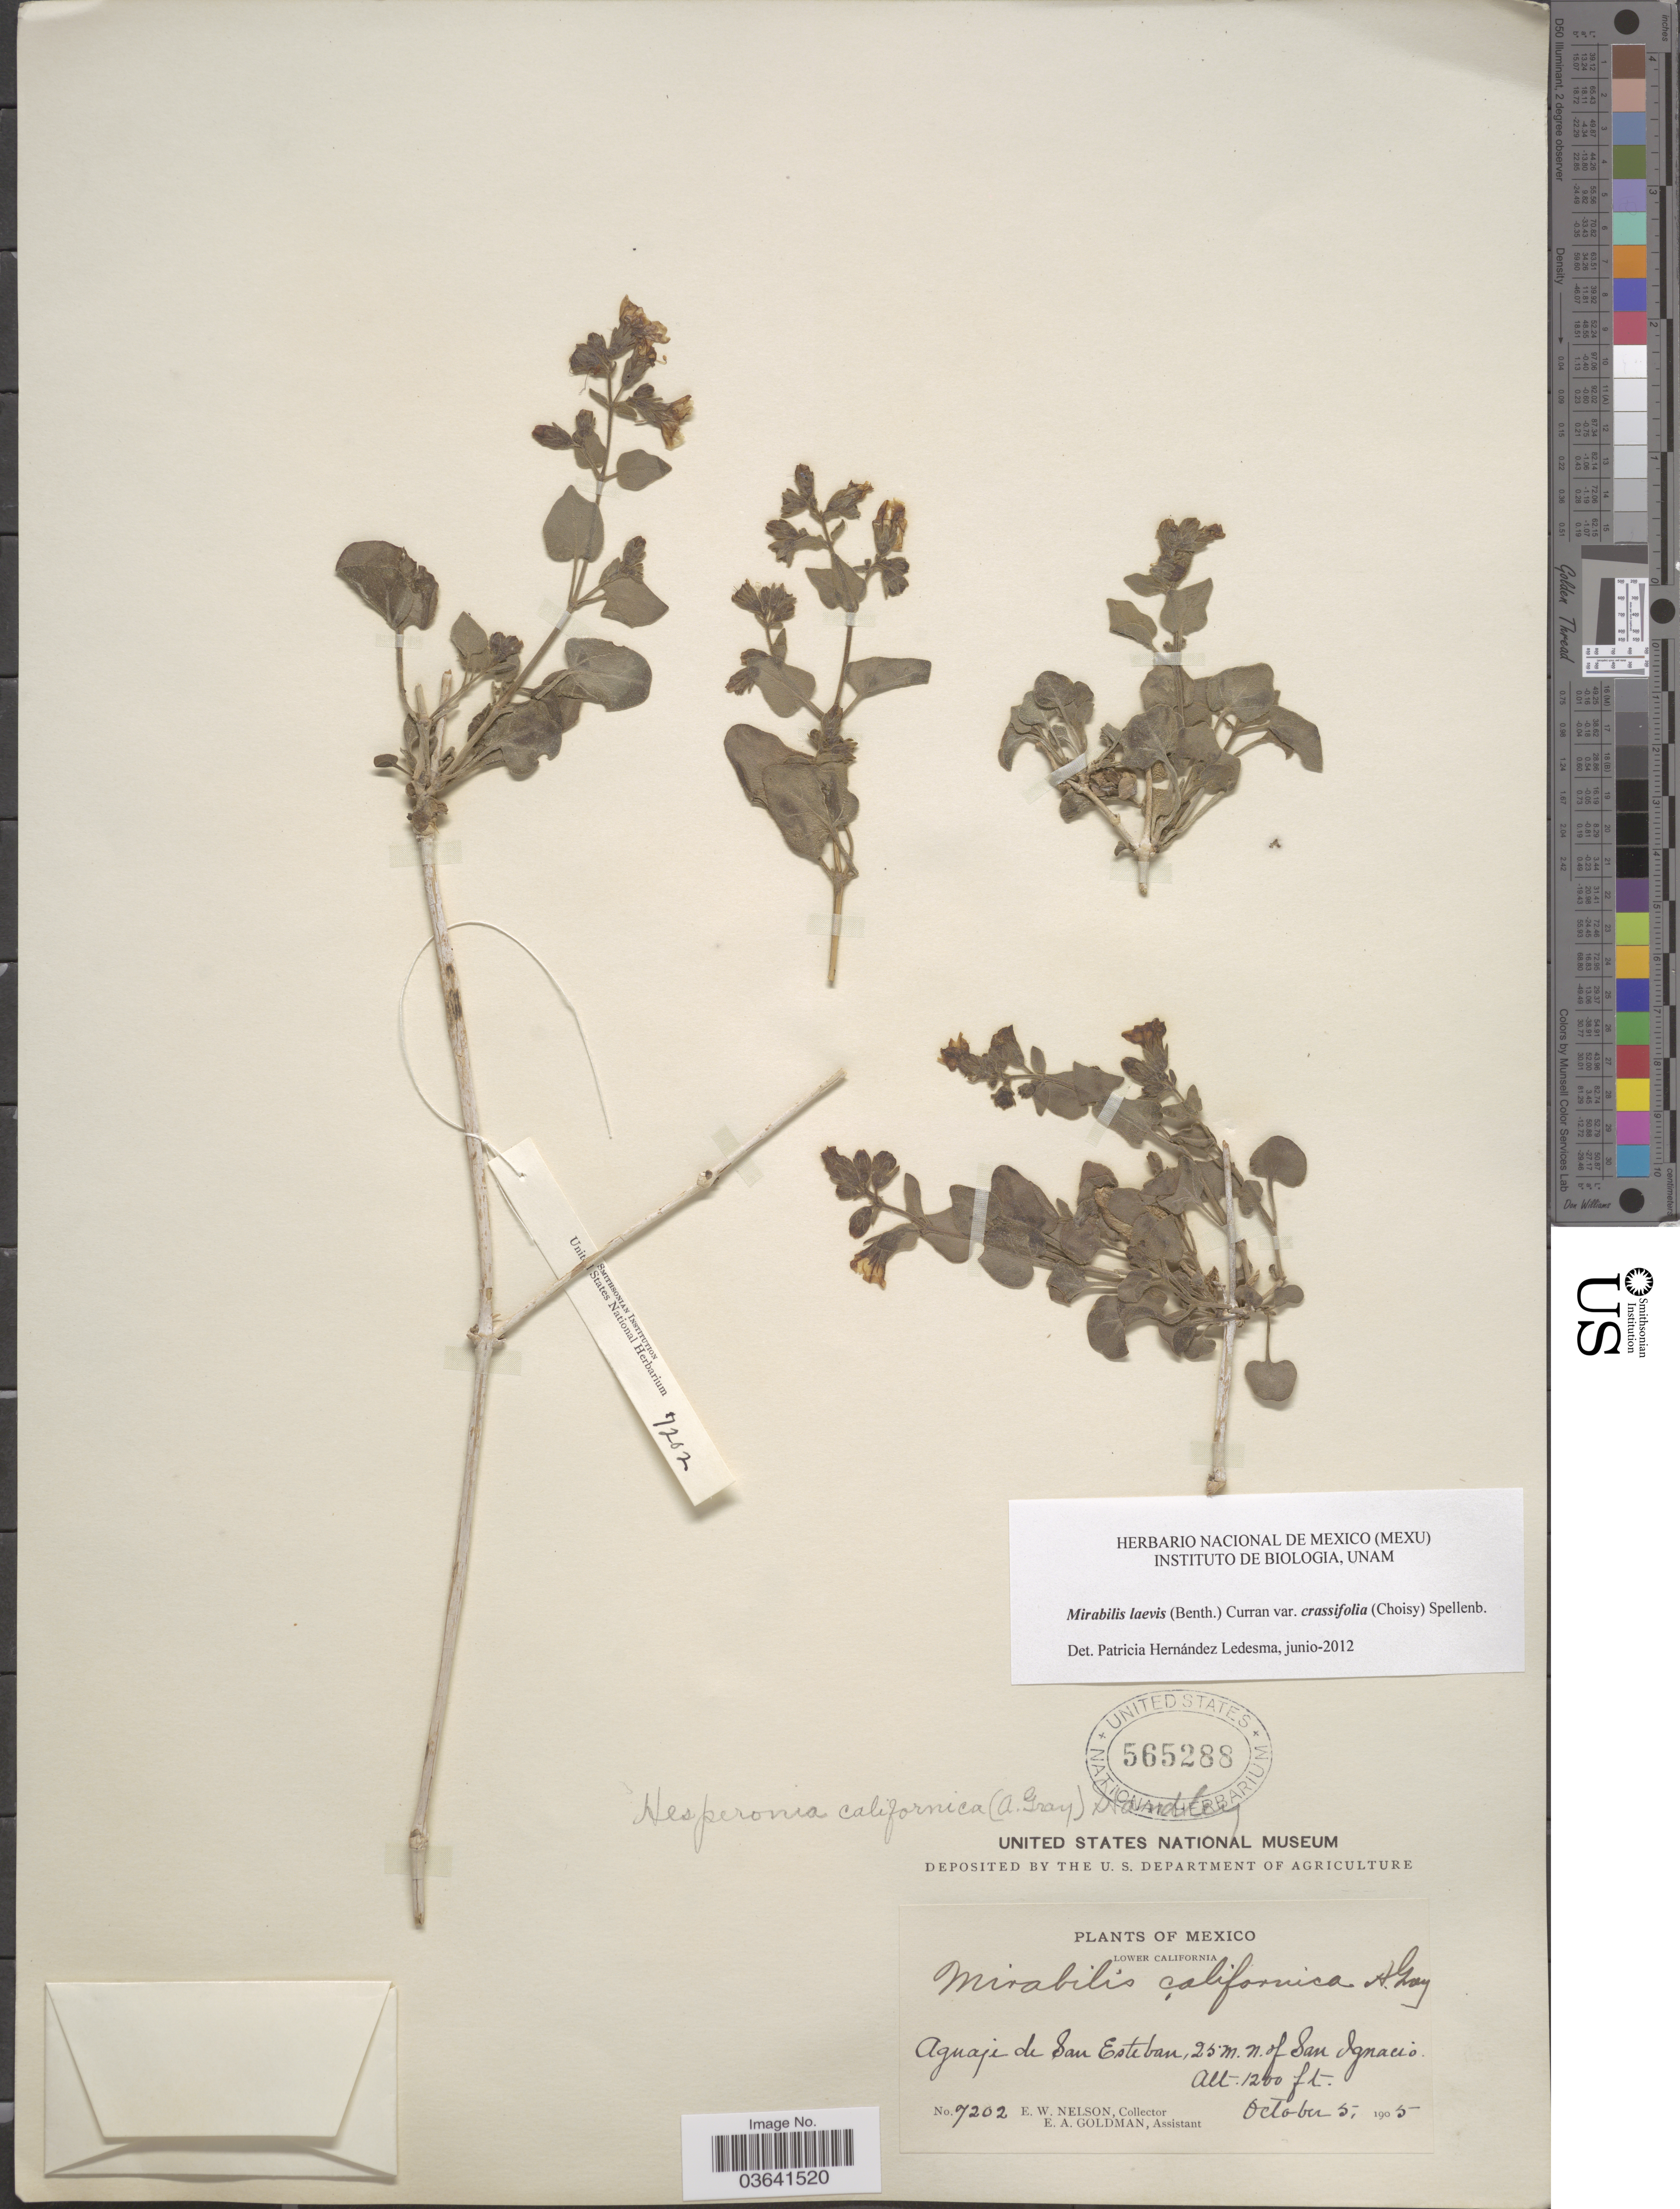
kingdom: Plantae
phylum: Tracheophyta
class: Magnoliopsida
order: Caryophyllales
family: Nyctaginaceae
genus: Mirabilis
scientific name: Mirabilis laevis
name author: (Benth.) Curran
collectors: E. W. Nelson & E. A. Goldman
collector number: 7202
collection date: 1905-10-05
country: Mexico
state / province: Baja California Sur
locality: Lower California. Aguaje de San Esteban, 25 m.n. of San Ignacio.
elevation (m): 366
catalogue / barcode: US 565288